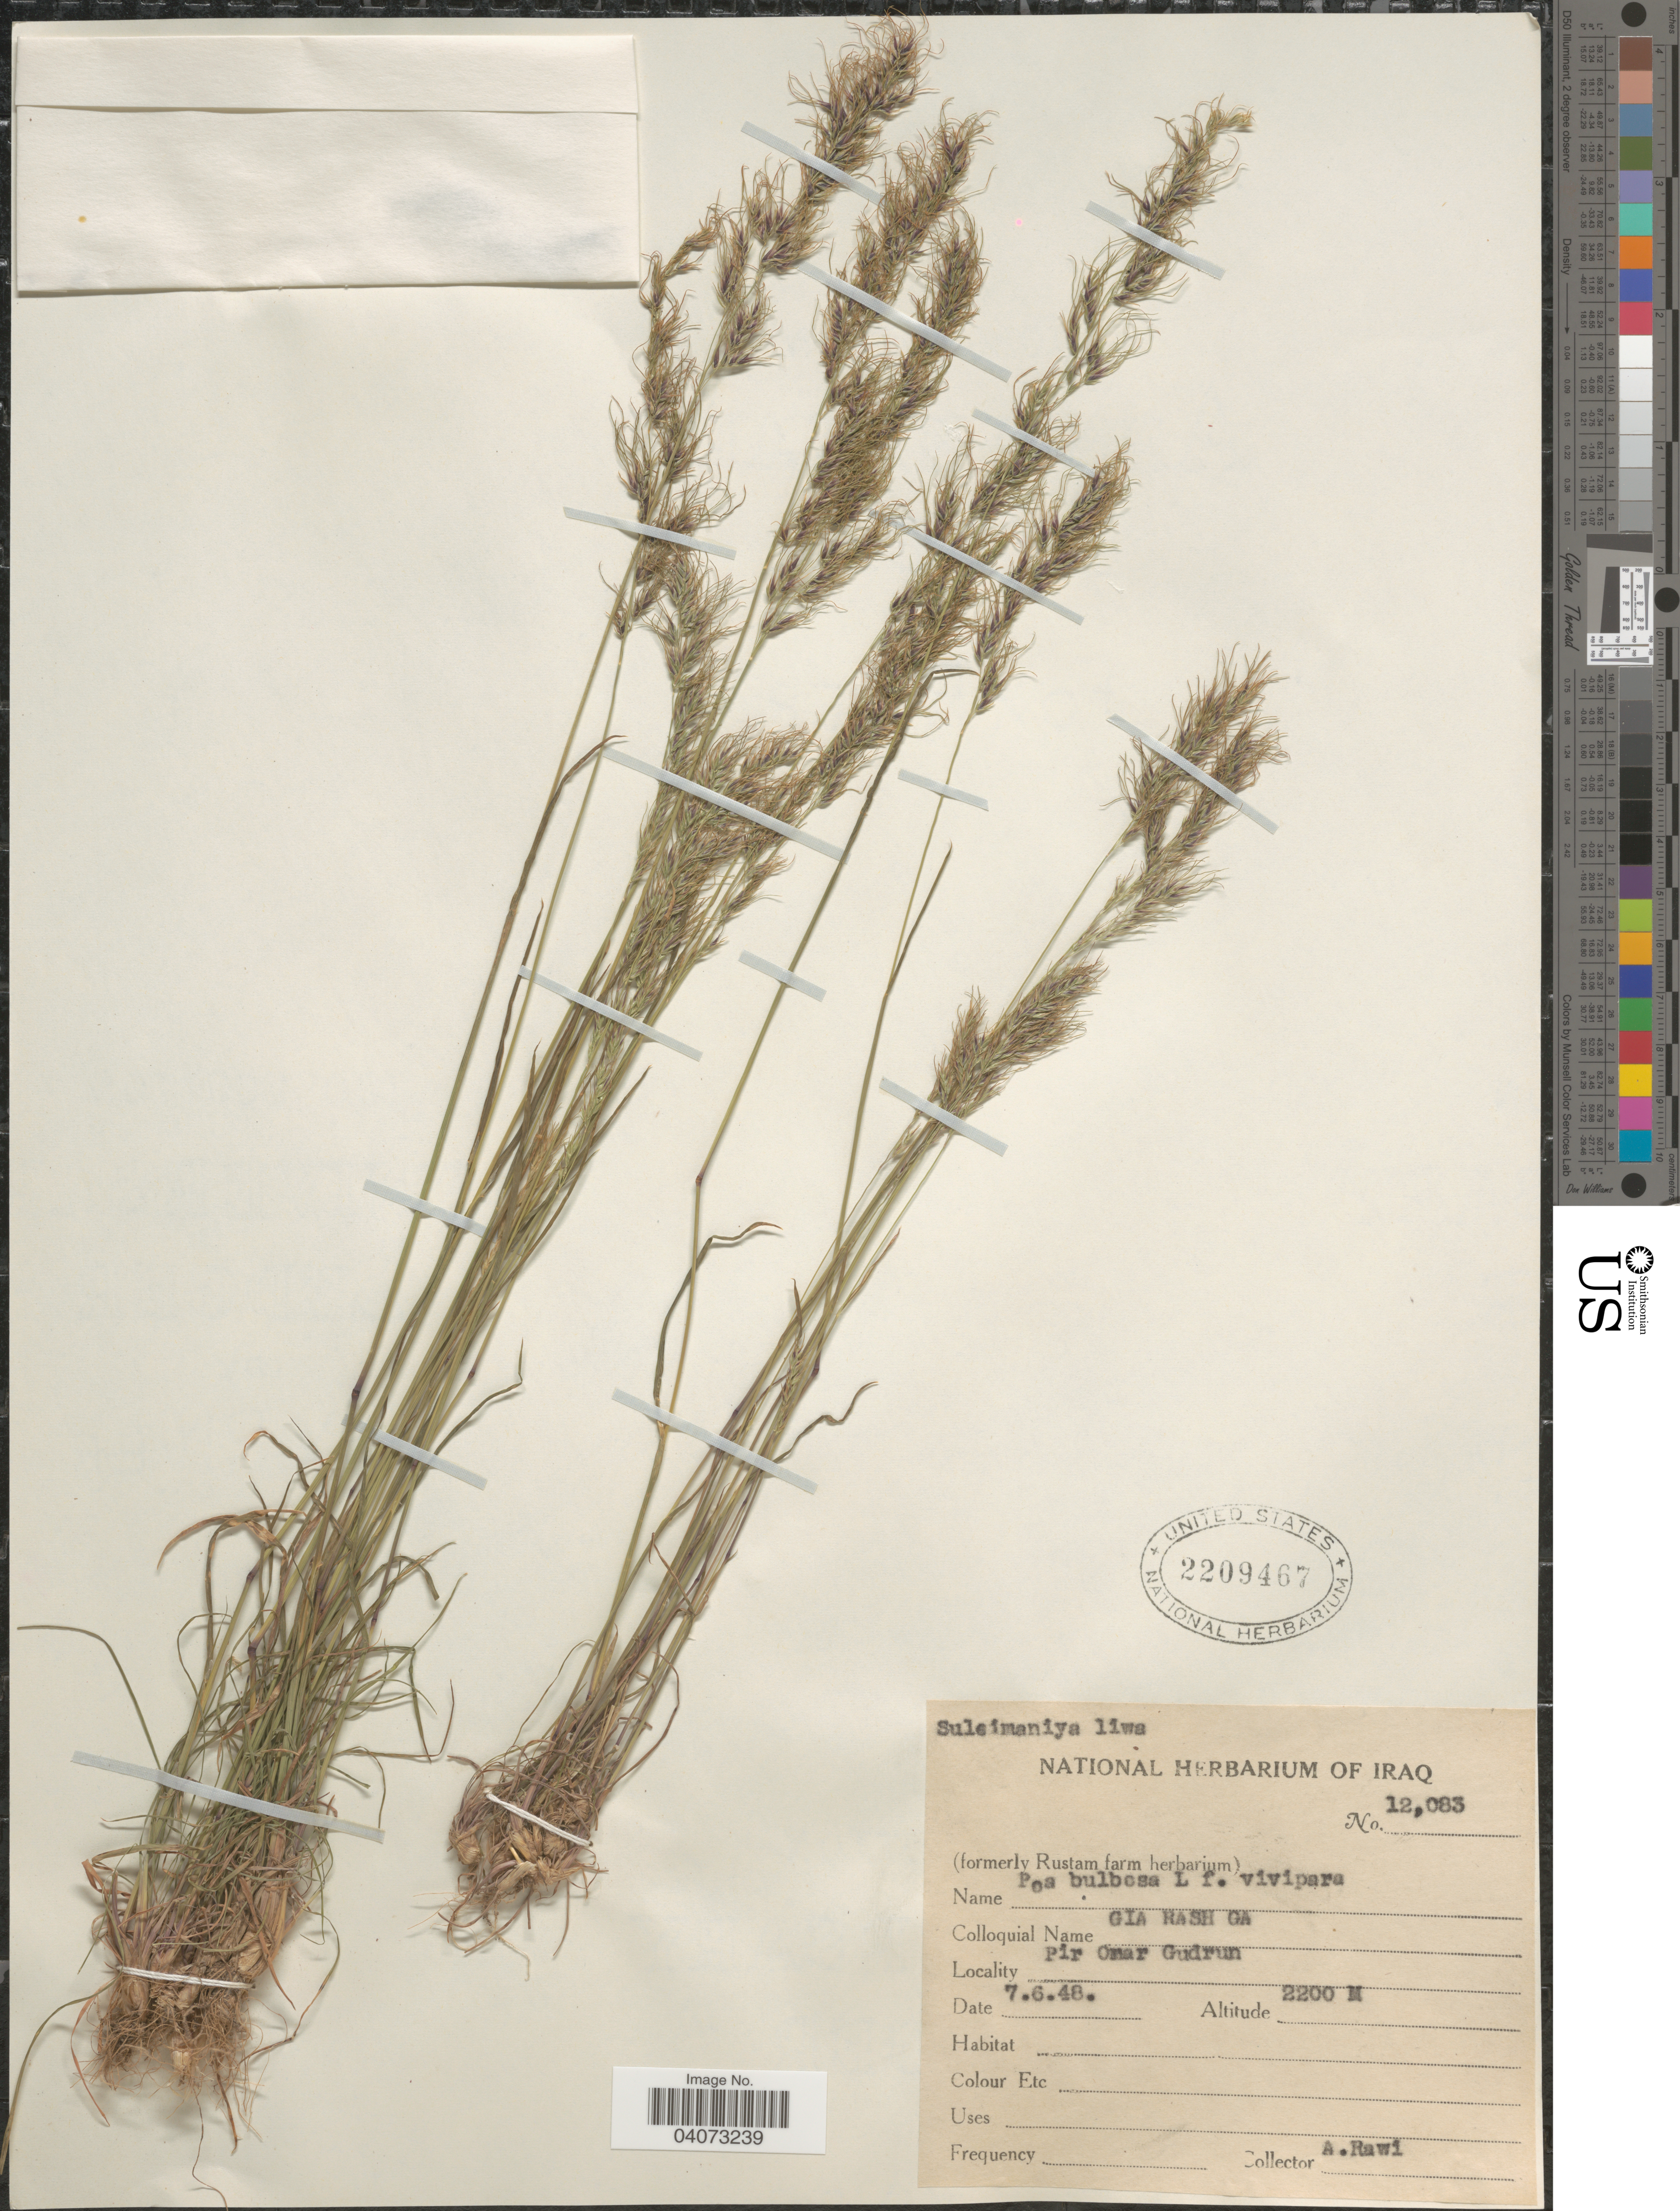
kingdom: Plantae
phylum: Tracheophyta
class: Liliopsida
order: Poales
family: Poaceae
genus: Poa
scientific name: Poa bulbosa subsp. bulbosa var. vivipara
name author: Koeler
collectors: A. Rawi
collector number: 12083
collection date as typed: Transcribed d/m/y: 7/6/48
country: Iraq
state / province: As Sulaymānīyah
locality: Suleimaniya liwa. Pir Omar Gudrun.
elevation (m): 2200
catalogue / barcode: US 2209467